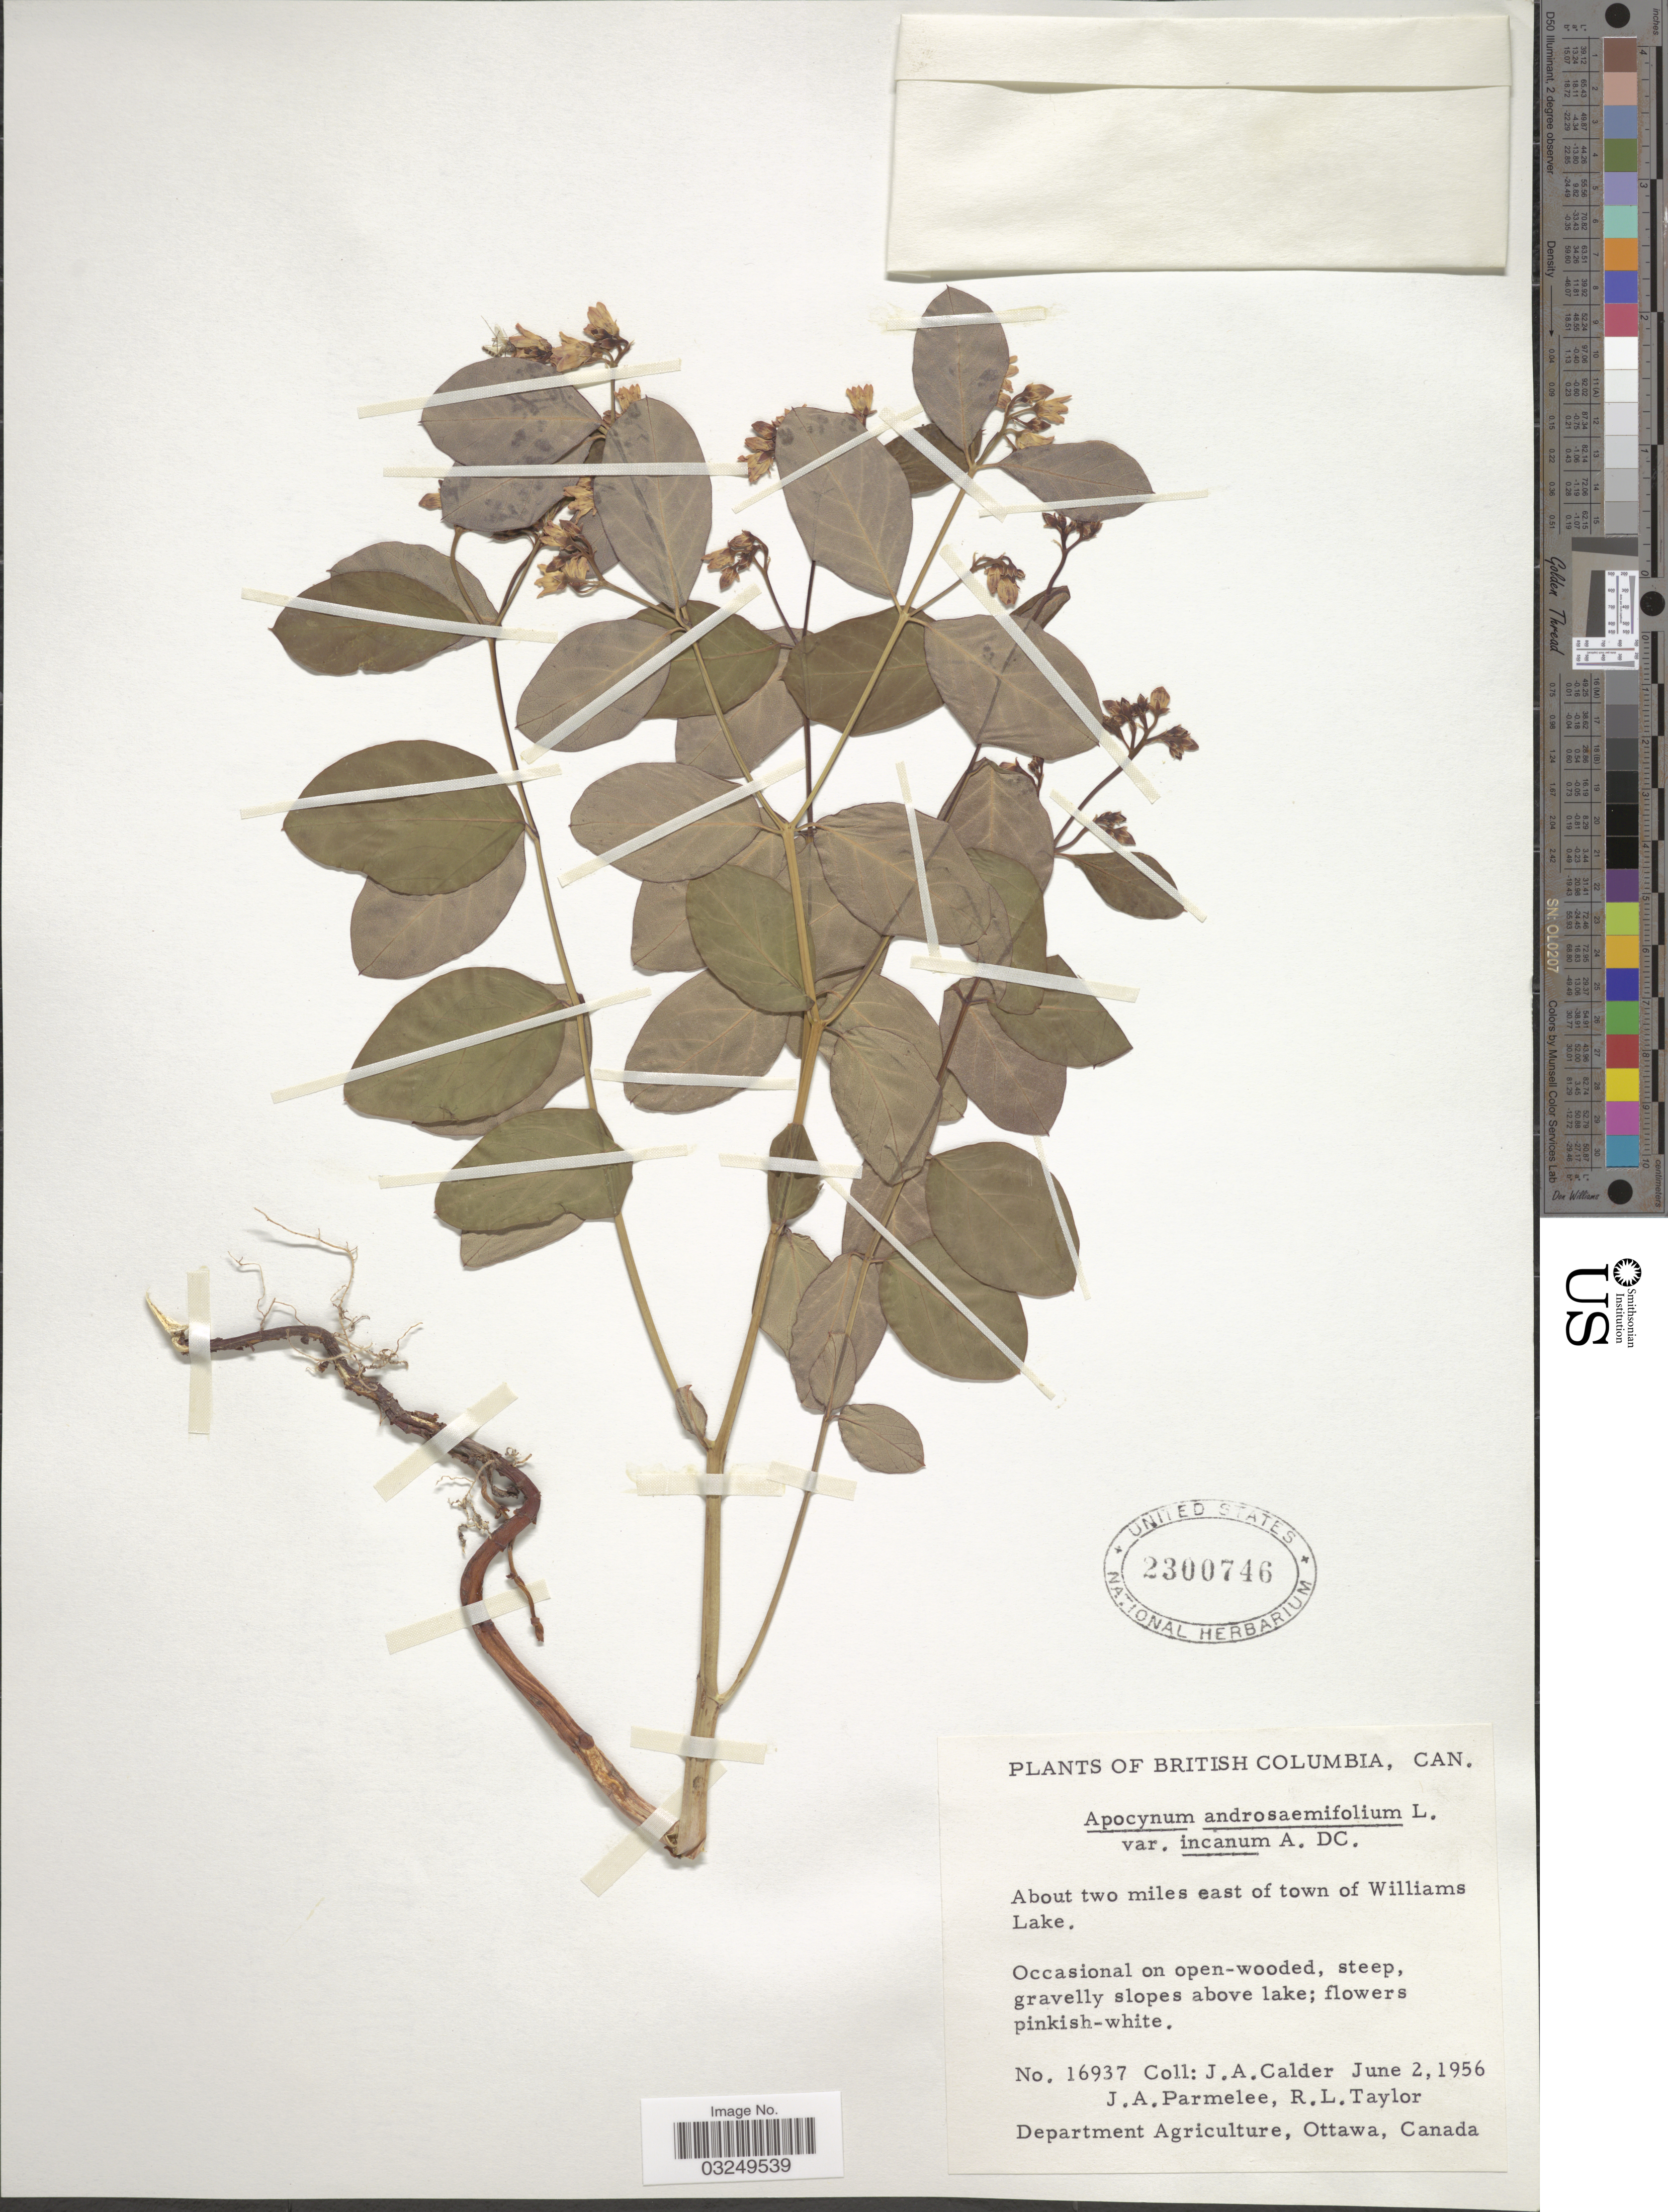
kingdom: Plantae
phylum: Tracheophyta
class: Magnoliopsida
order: Gentianales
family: Apocynaceae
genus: Apocynum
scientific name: Apocynum androsaemifolium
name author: L.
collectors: J. A. Calder, J. A. Parmelee & R. Taylor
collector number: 16937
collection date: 1956-06-02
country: Canada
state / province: British Columbia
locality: About two miles east of town of Williams Lake.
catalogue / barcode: US 2300746